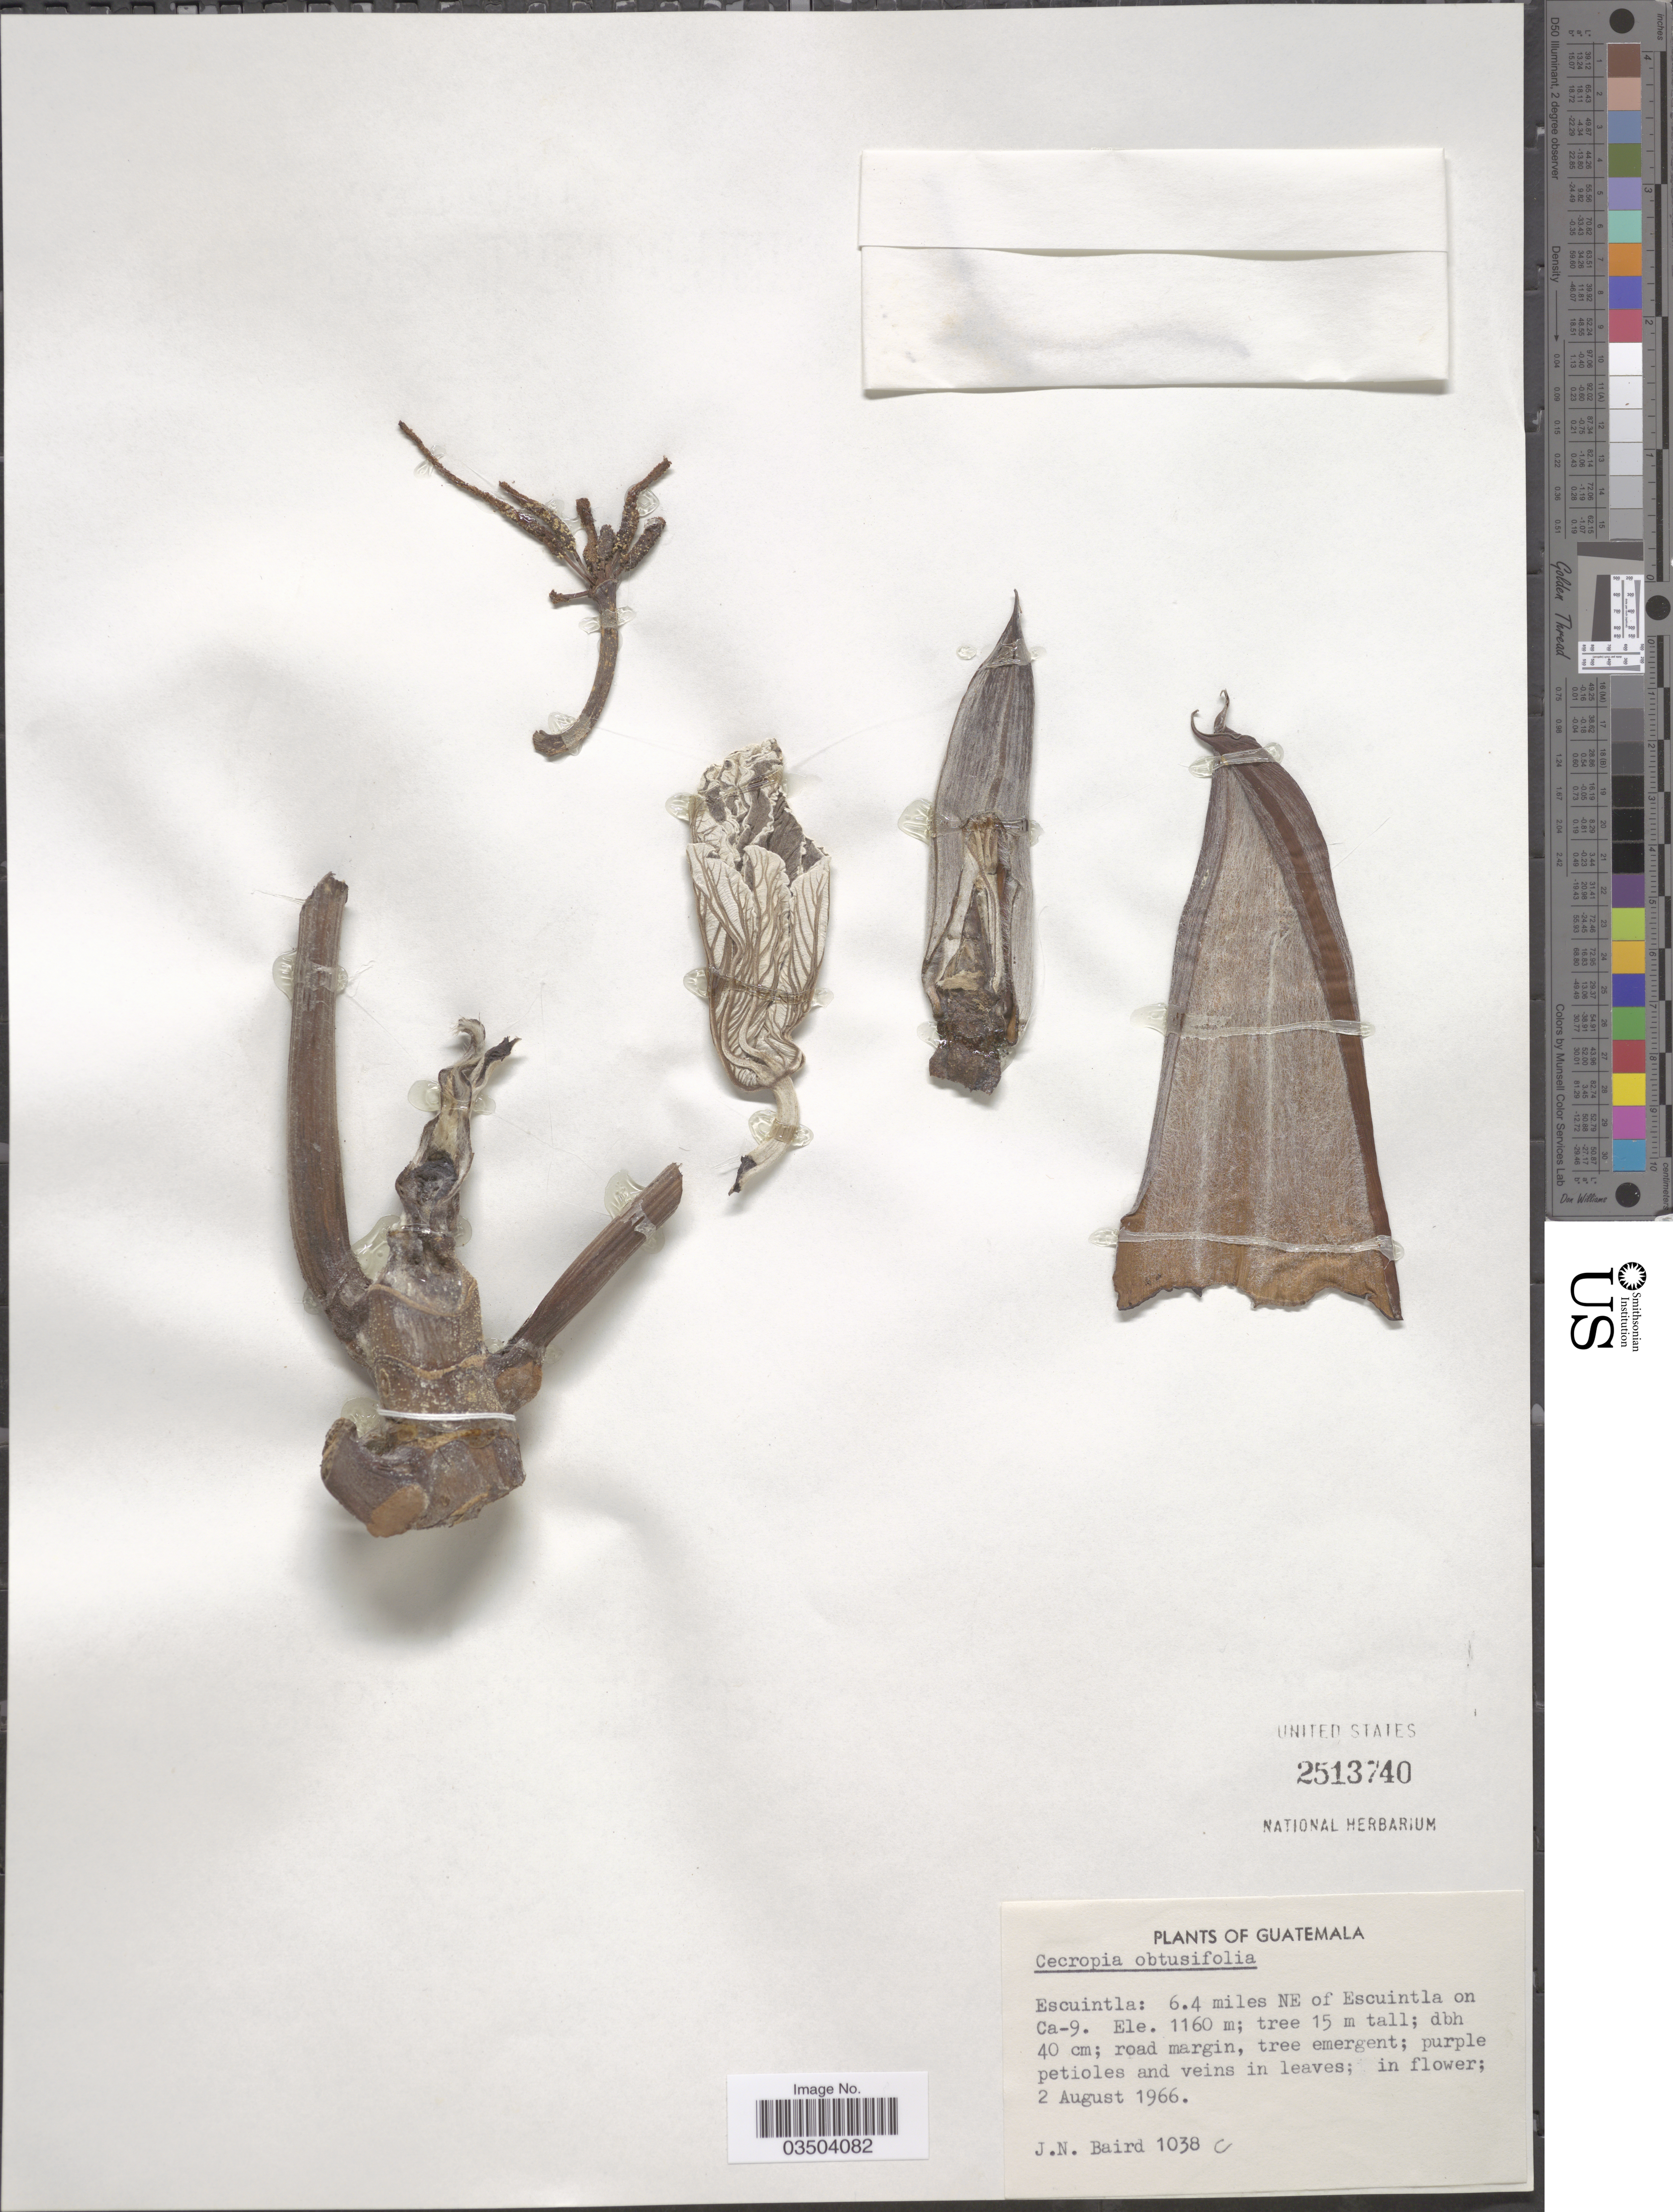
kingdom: Plantae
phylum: Tracheophyta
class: Magnoliopsida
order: Rosales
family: Urticaceae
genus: Cecropia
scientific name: Cecropia obtusifolia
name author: Bertol.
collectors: J. Baird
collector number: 1038c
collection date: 1966-08-02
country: Guatemala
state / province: Escuintla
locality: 6.4 miles NE of Escuintla on CA-9.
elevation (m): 1160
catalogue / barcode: US 2513740